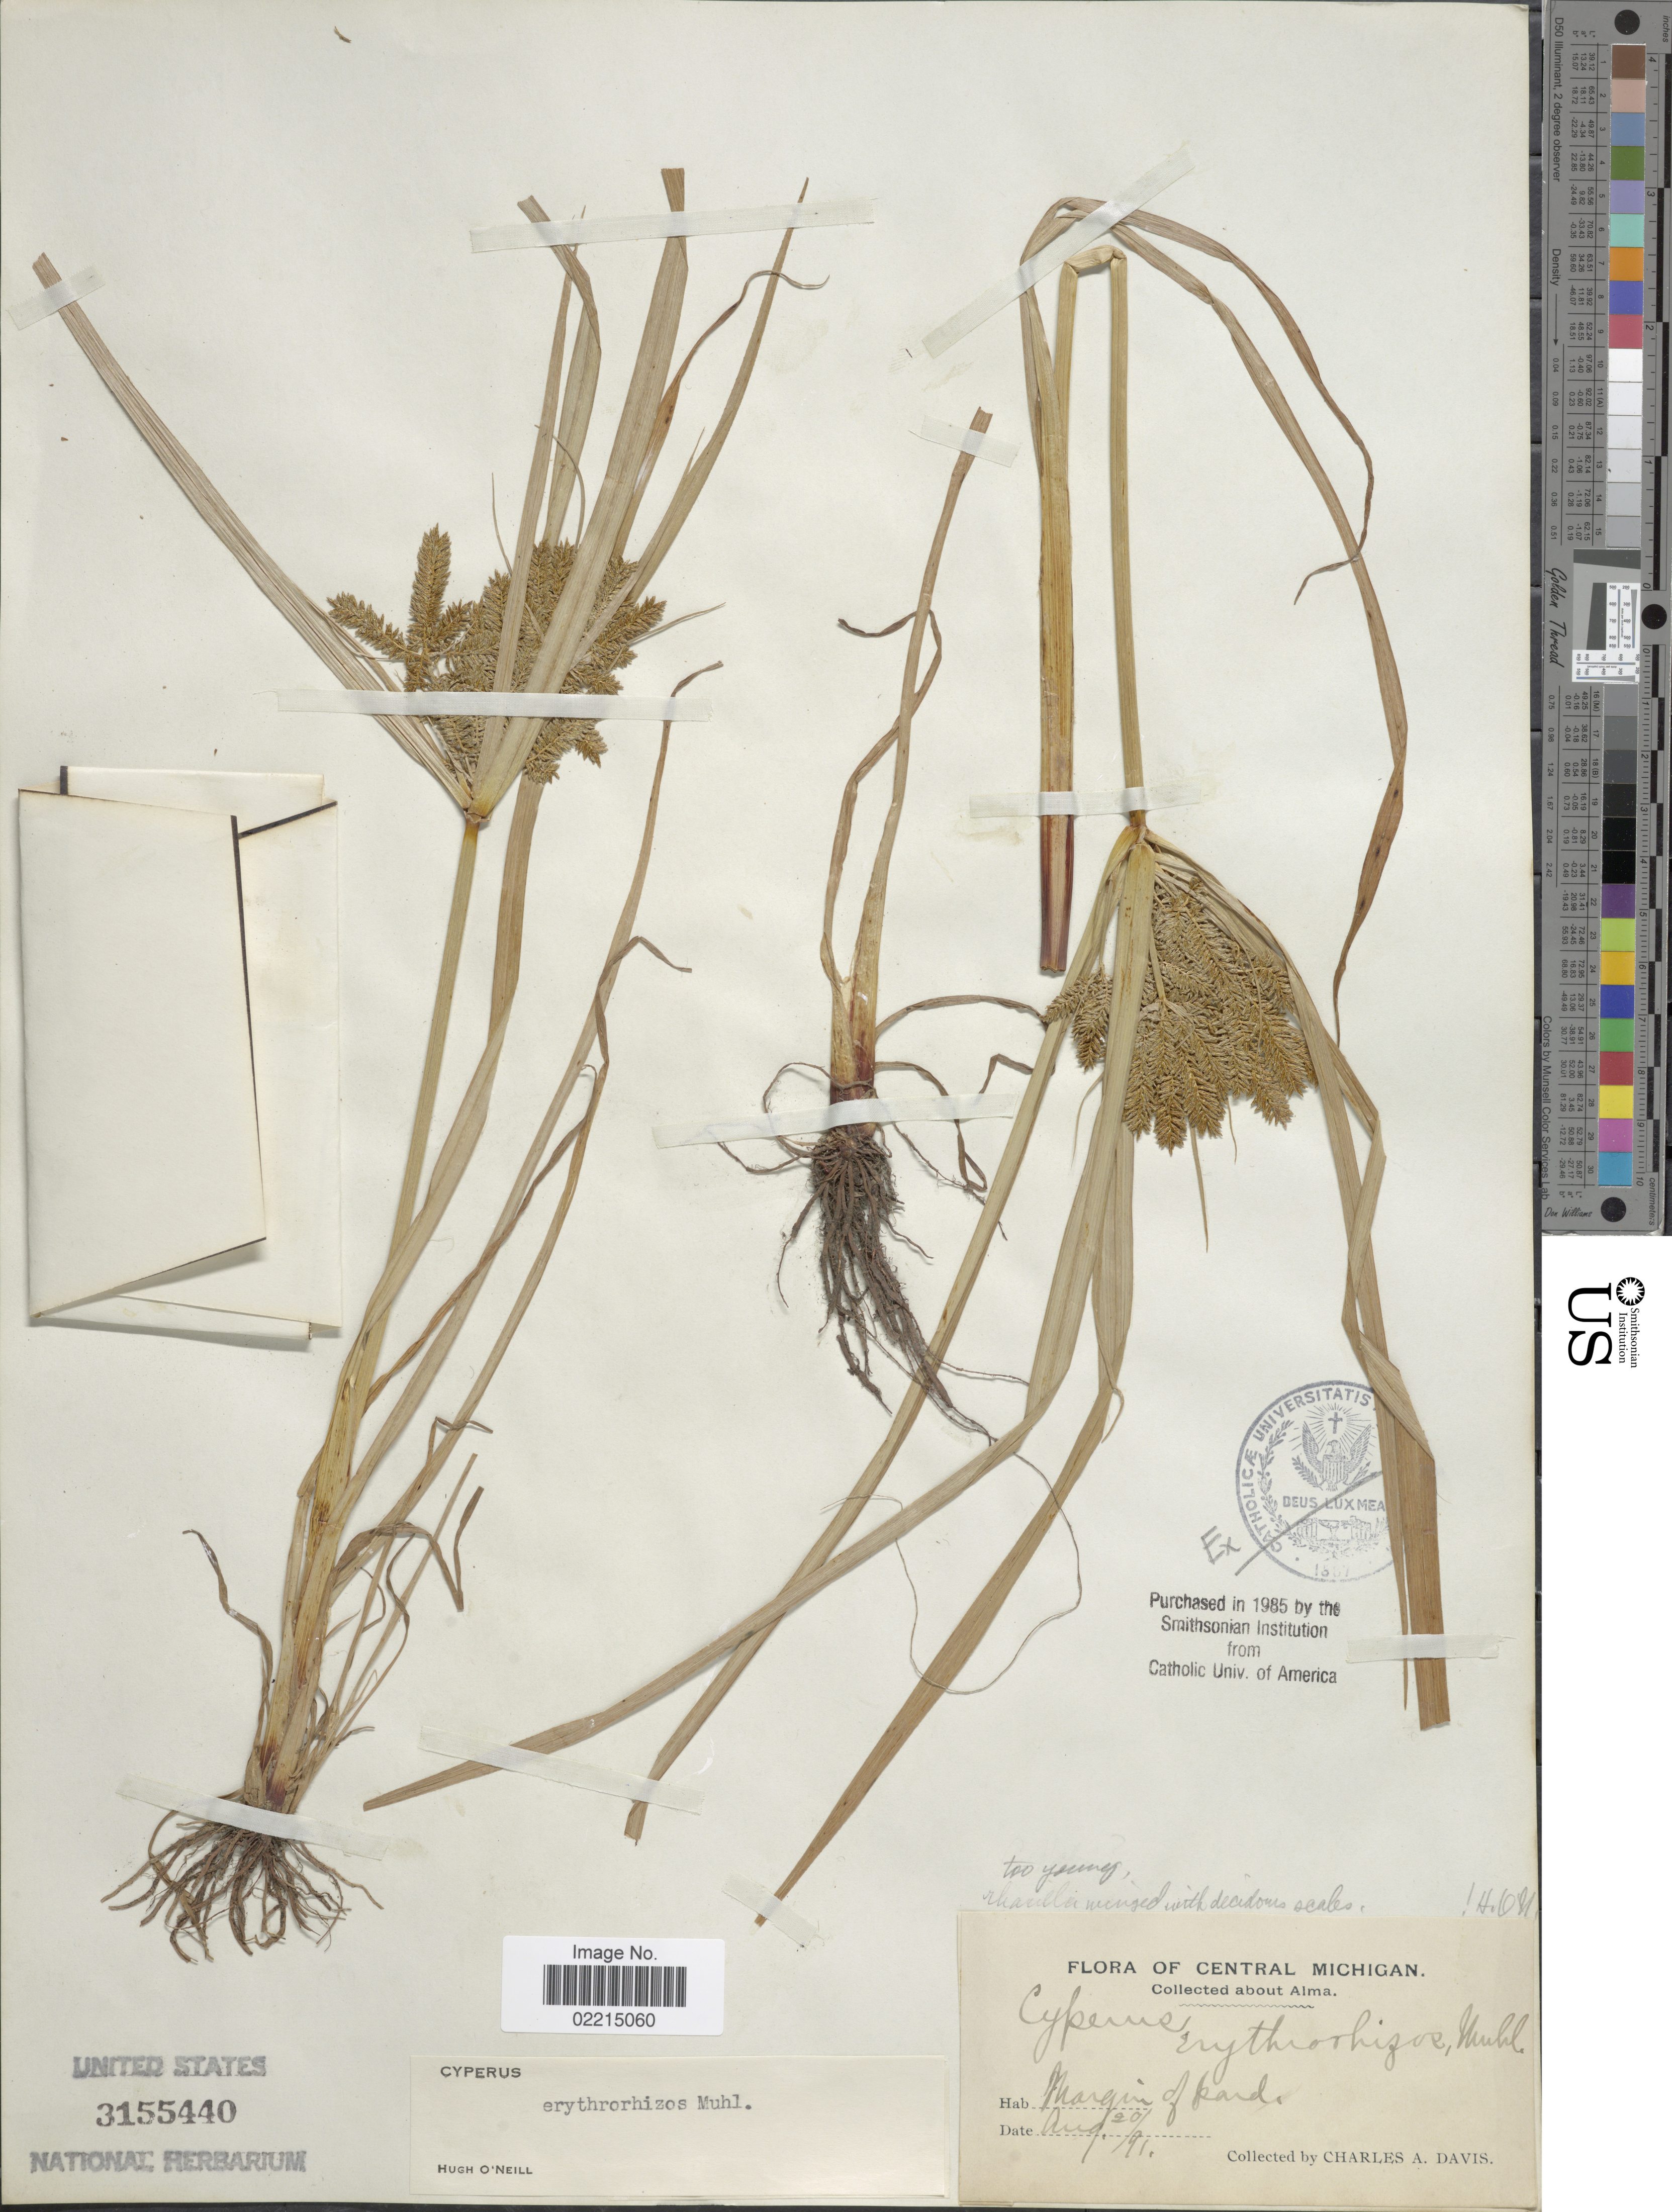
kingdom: Plantae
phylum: Tracheophyta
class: Liliopsida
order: Poales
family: Cyperaceae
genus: Cyperus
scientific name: Cyperus erythrorhizos Muhl.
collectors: C. Davis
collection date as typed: Transcribed d/m/y: 20/8/91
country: United States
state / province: Michigan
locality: Central Michigan. About Alma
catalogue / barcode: US 3155440